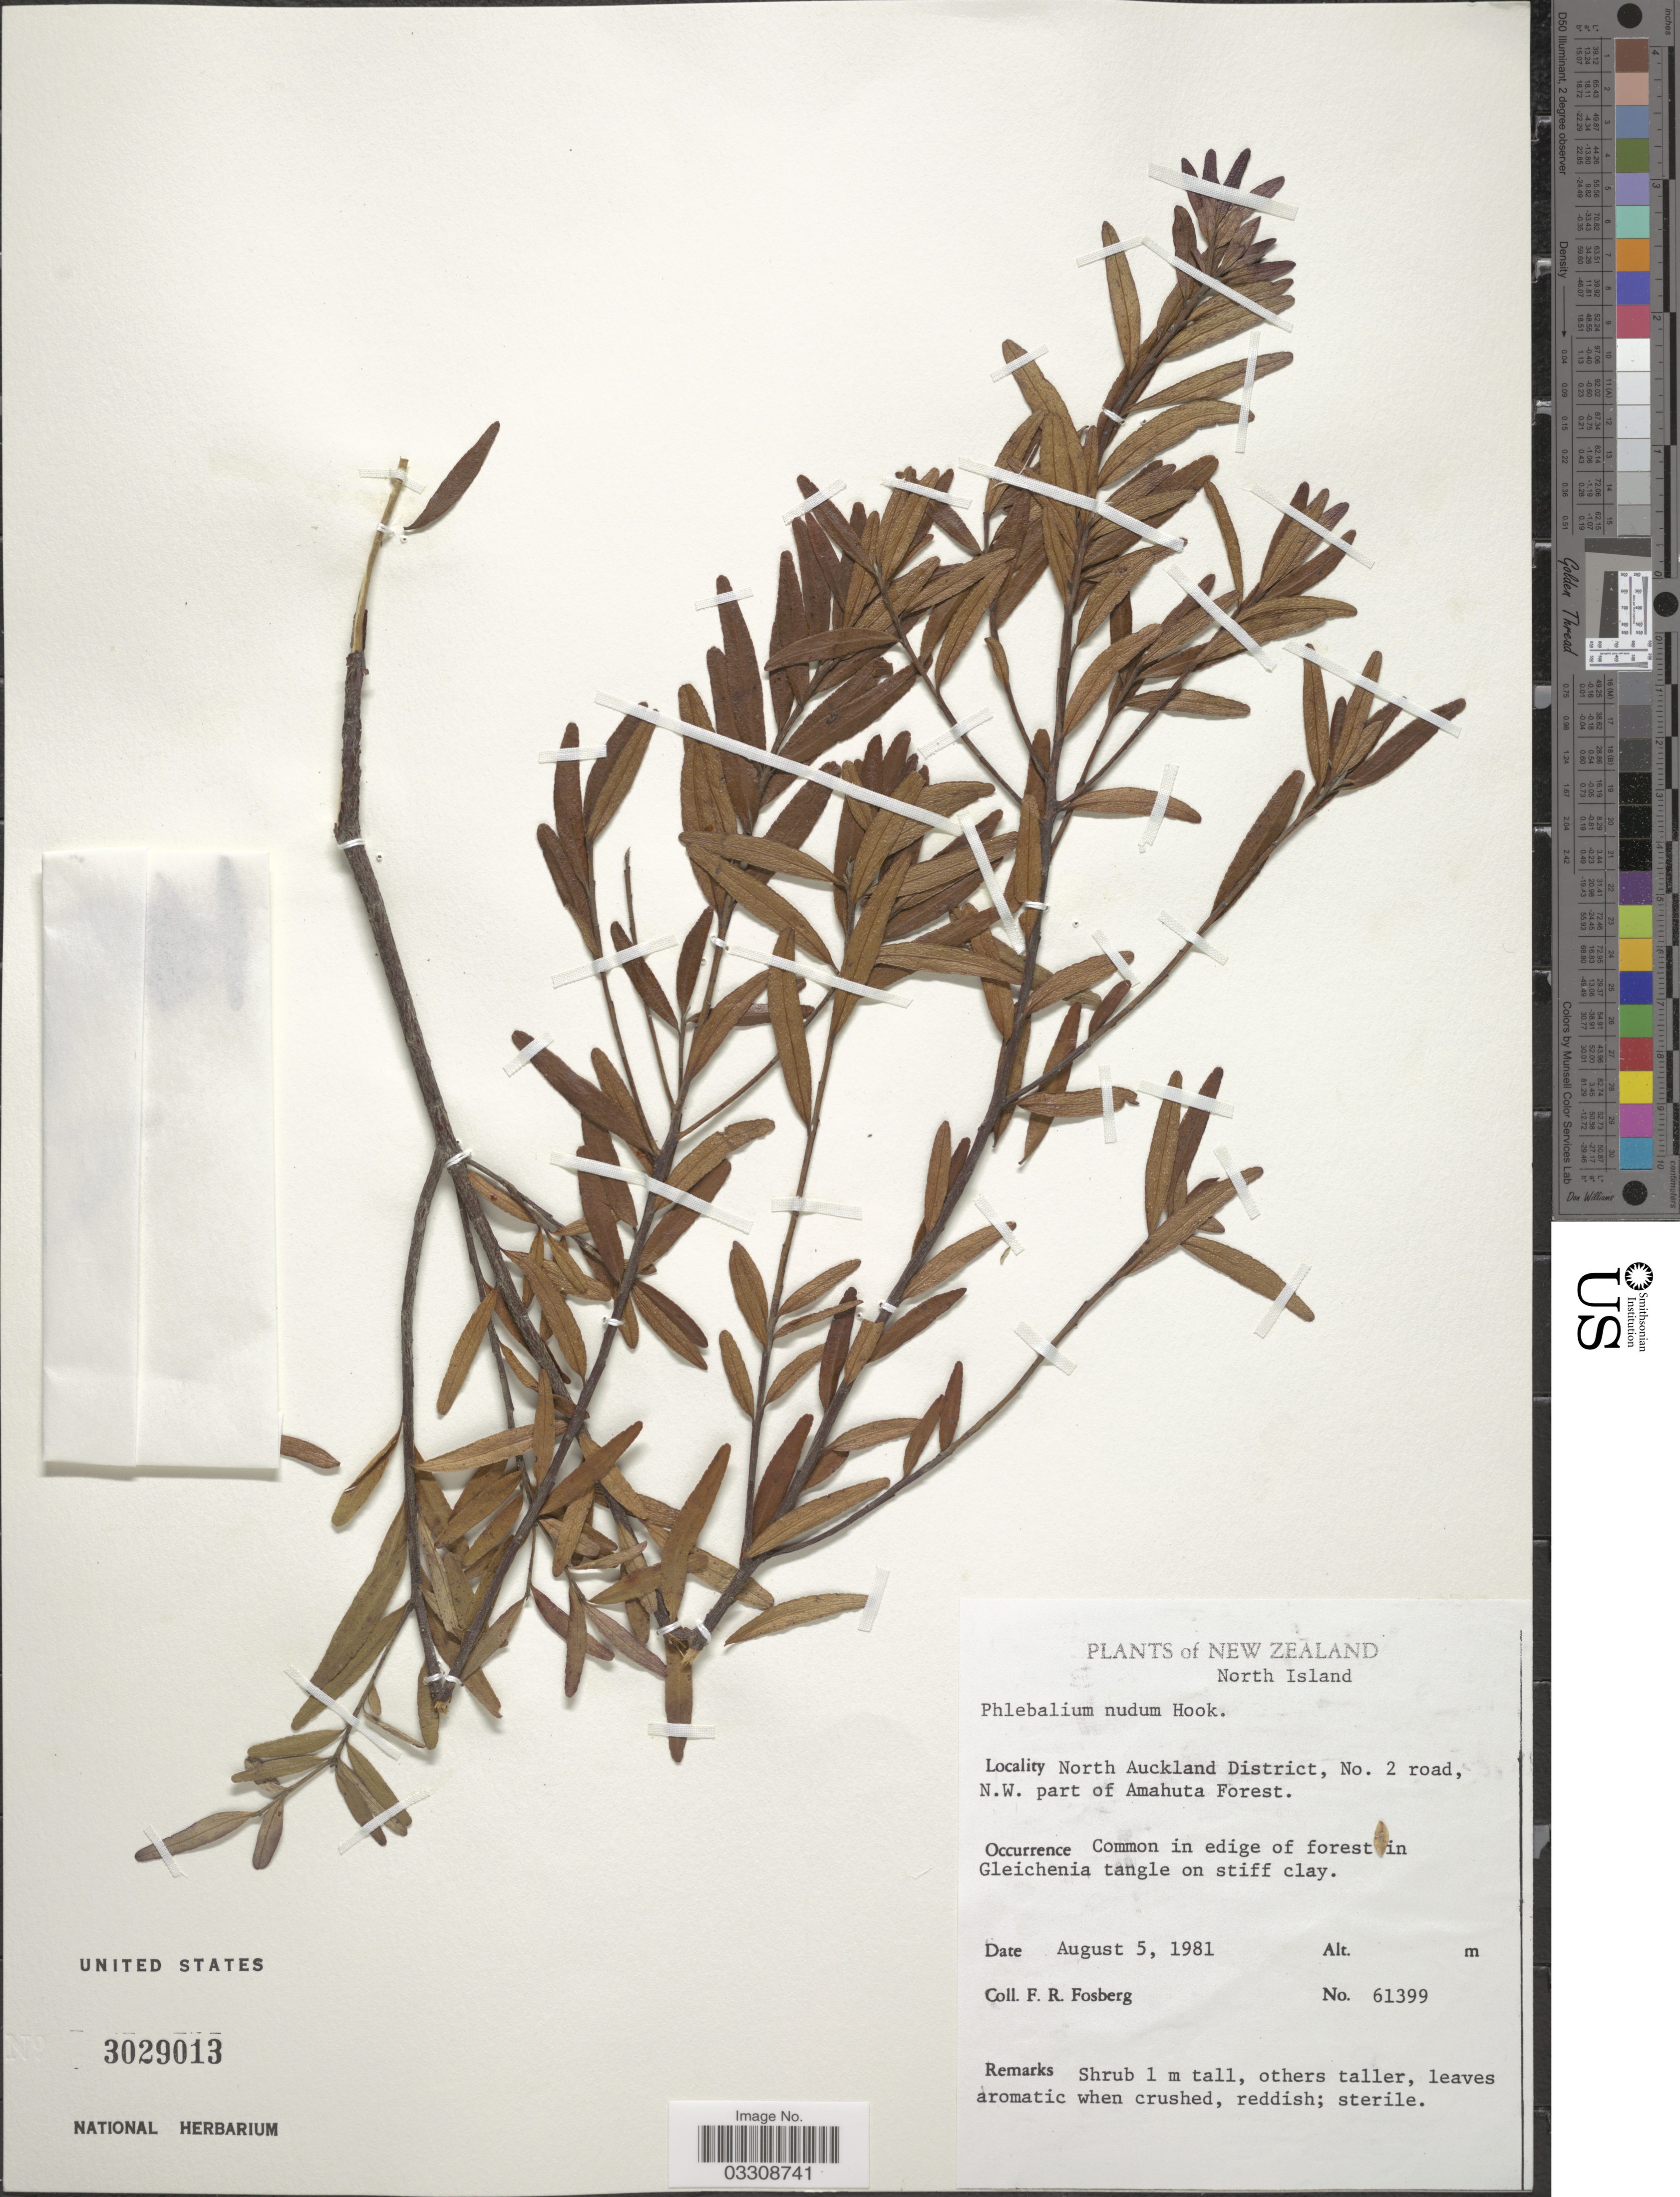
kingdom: Plantae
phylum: Tracheophyta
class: Magnoliopsida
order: Sapindales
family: Rutaceae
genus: Leionema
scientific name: Leionema nudum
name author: (Hook.) Paul G. Wilson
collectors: F. R. Fosberg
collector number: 61399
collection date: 1981-08-05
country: New Zealand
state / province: Auckland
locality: North Island, North Auckland District, No. 2 road, N.W. part of Amahuta Forest.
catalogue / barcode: US 3029013